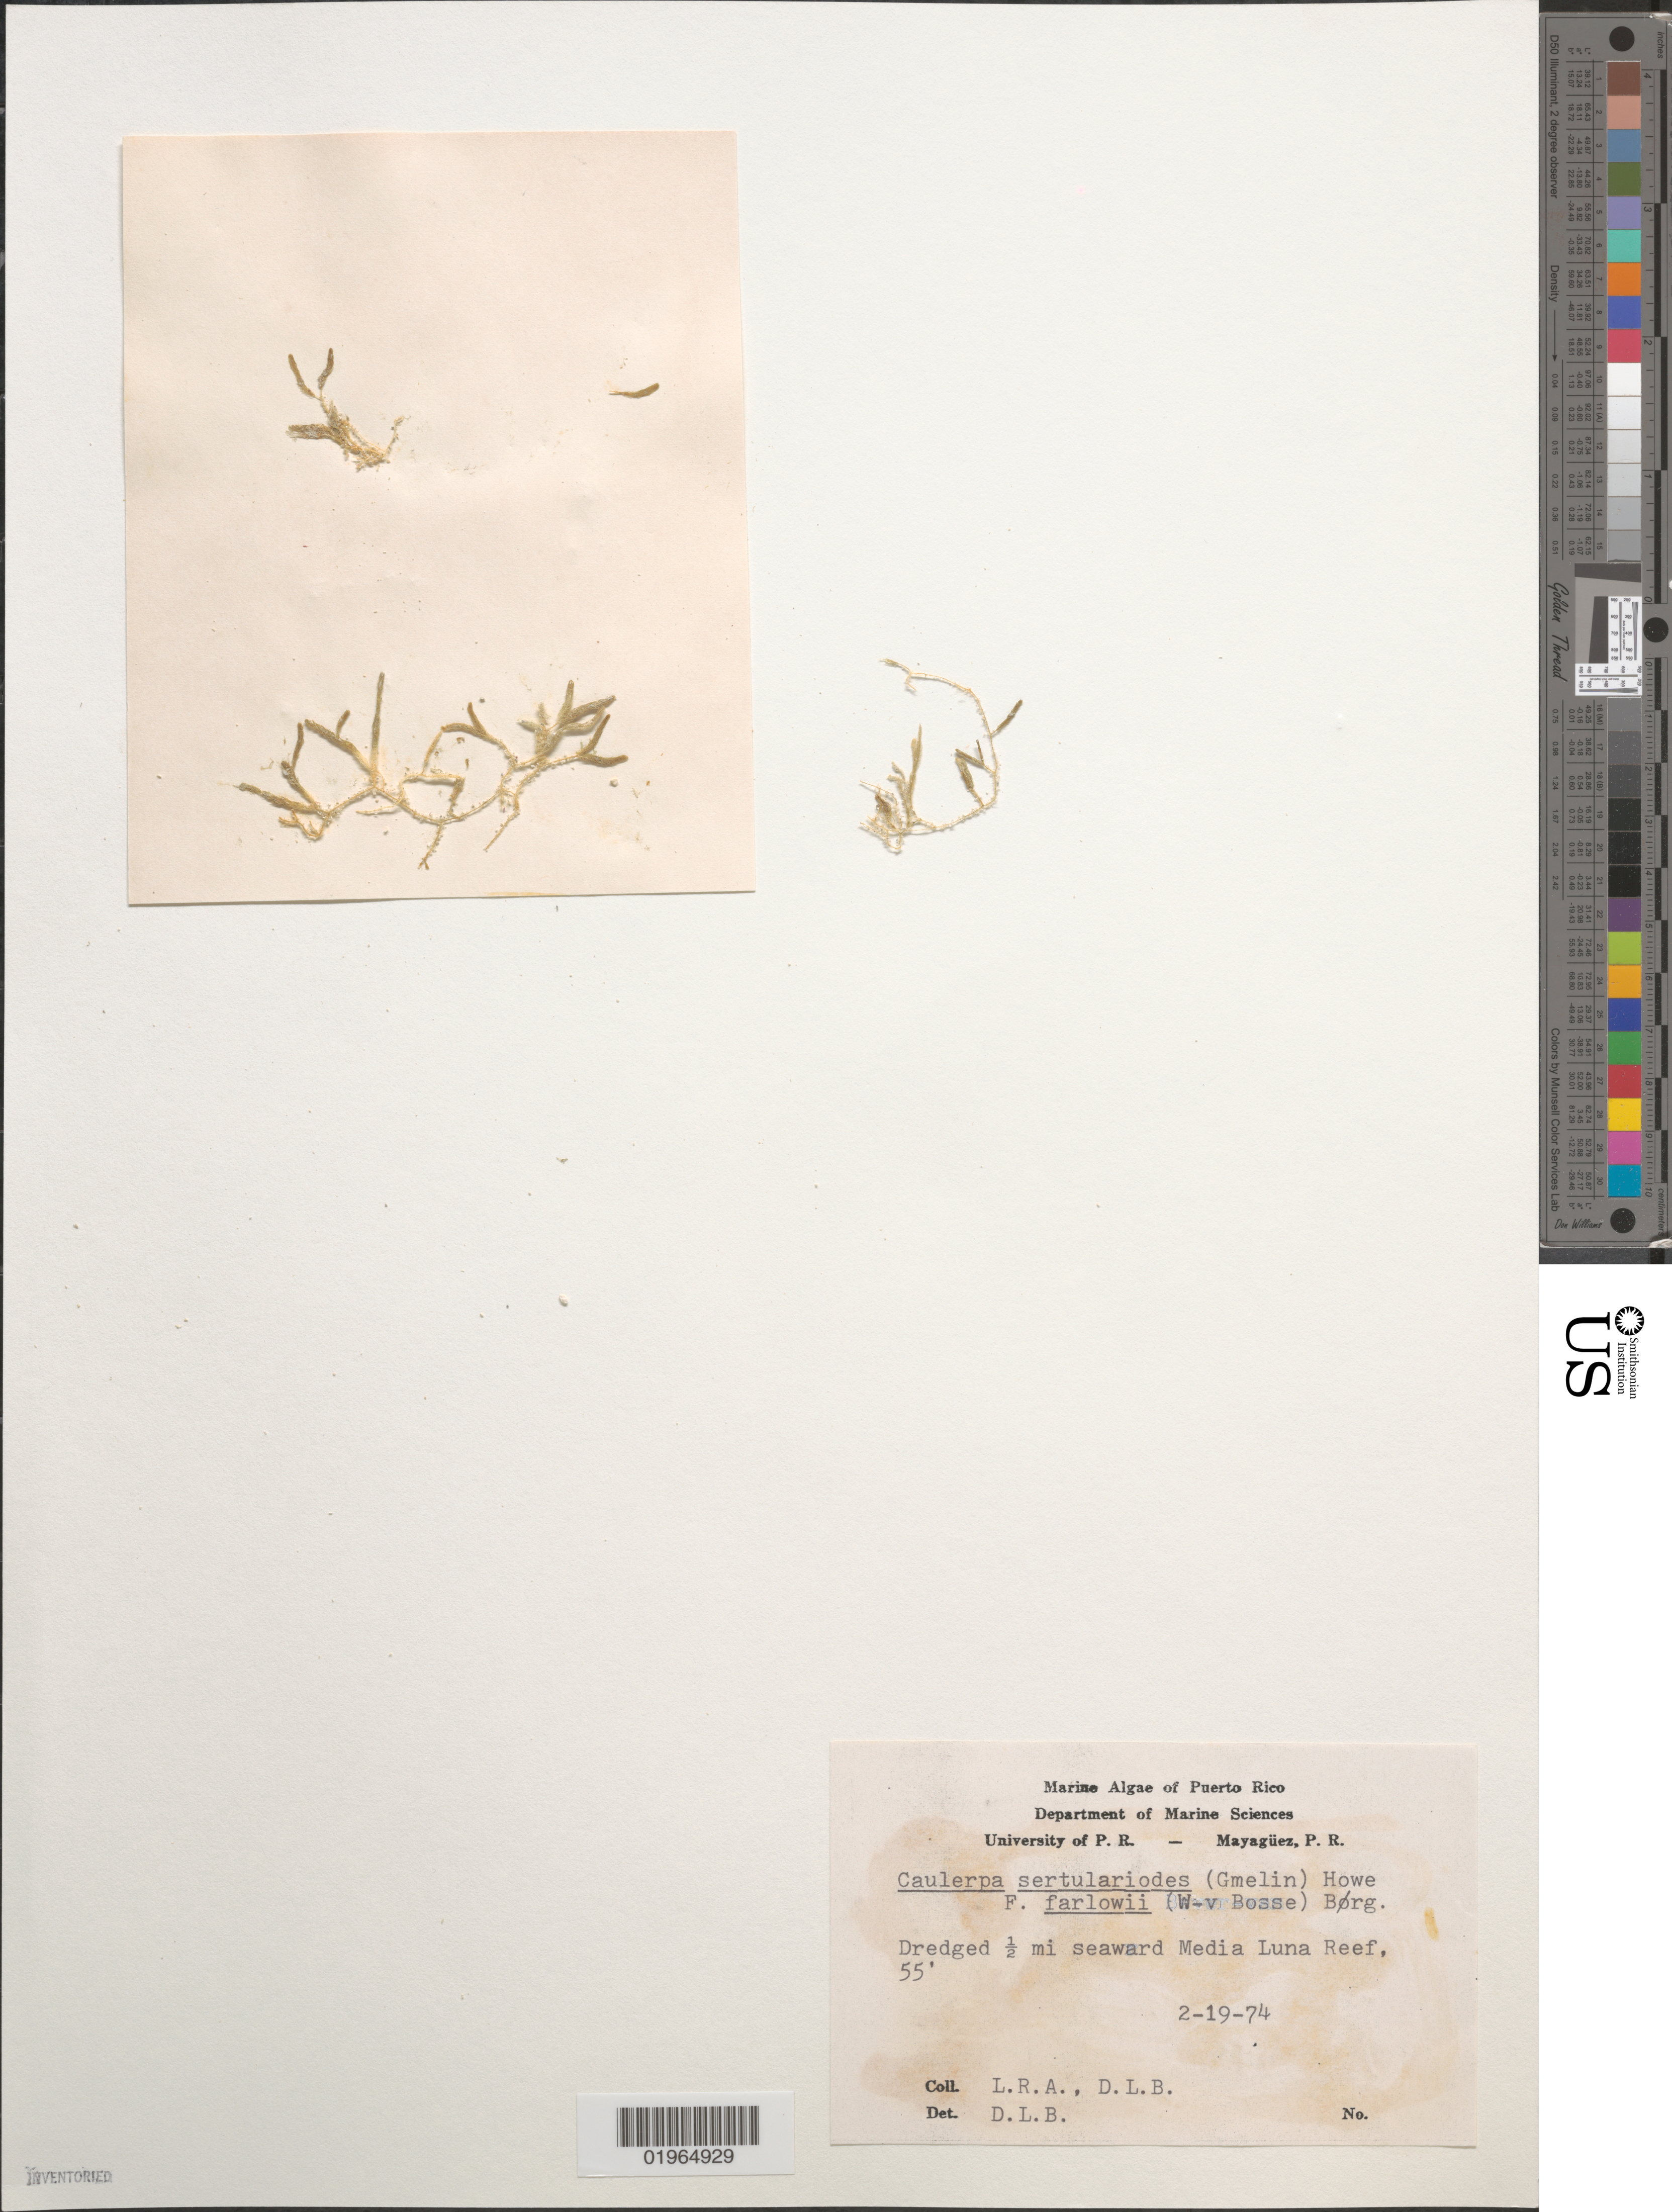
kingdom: Plantae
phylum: Chlorophyta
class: Ulvophyceae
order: Bryopsidales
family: Caulerpaceae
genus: Caulerpa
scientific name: Caulerpa sertularioides f. farlowii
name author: (Weber Bosse) Børgesen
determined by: Ballantine, D. L.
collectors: L. Almodovar & D.L. Ballantine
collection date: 1974-02-19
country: Puerto Rico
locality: Dredged 1/2 mi seaward Media Luna Reef